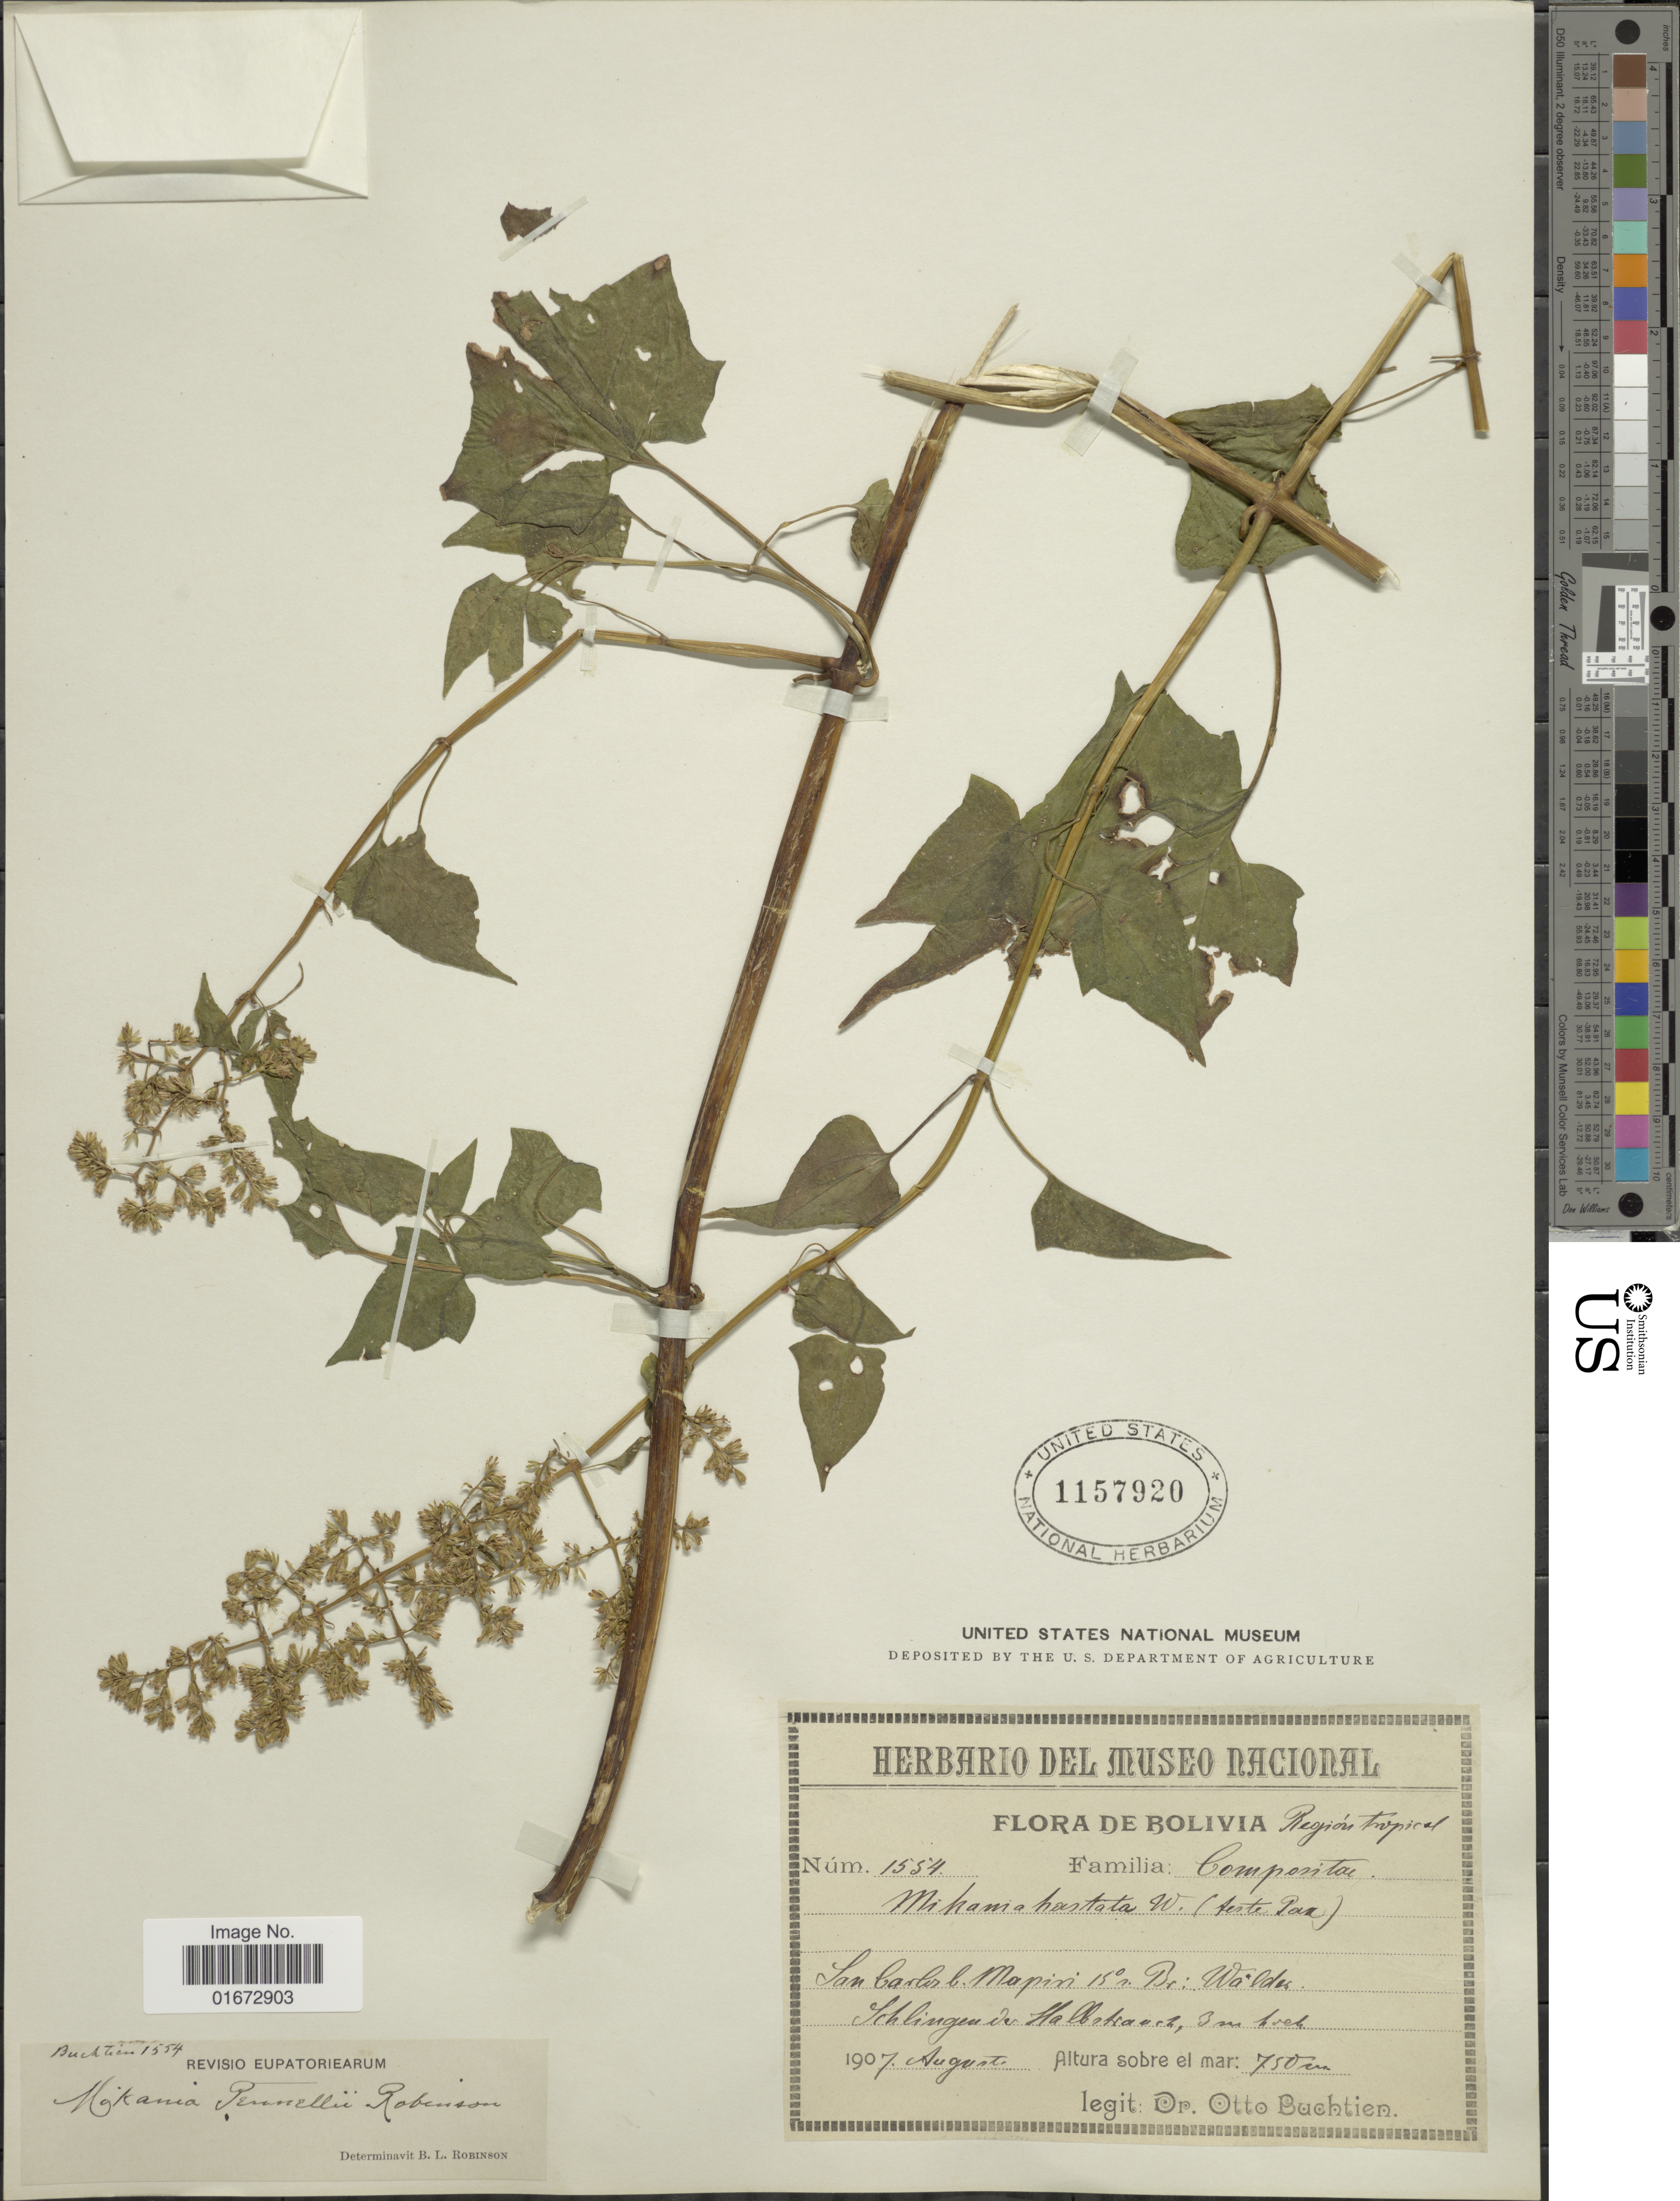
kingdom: Plantae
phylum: Tracheophyta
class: Magnoliopsida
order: Asterales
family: Asteraceae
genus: Mikania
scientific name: Mikania pennellii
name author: B.L. Rob.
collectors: O. Buchtien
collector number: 1554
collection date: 1907-08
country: Bolivia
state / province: La Paz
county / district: Mapiri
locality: Región tropical. San Carlos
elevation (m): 750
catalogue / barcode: US 1157920